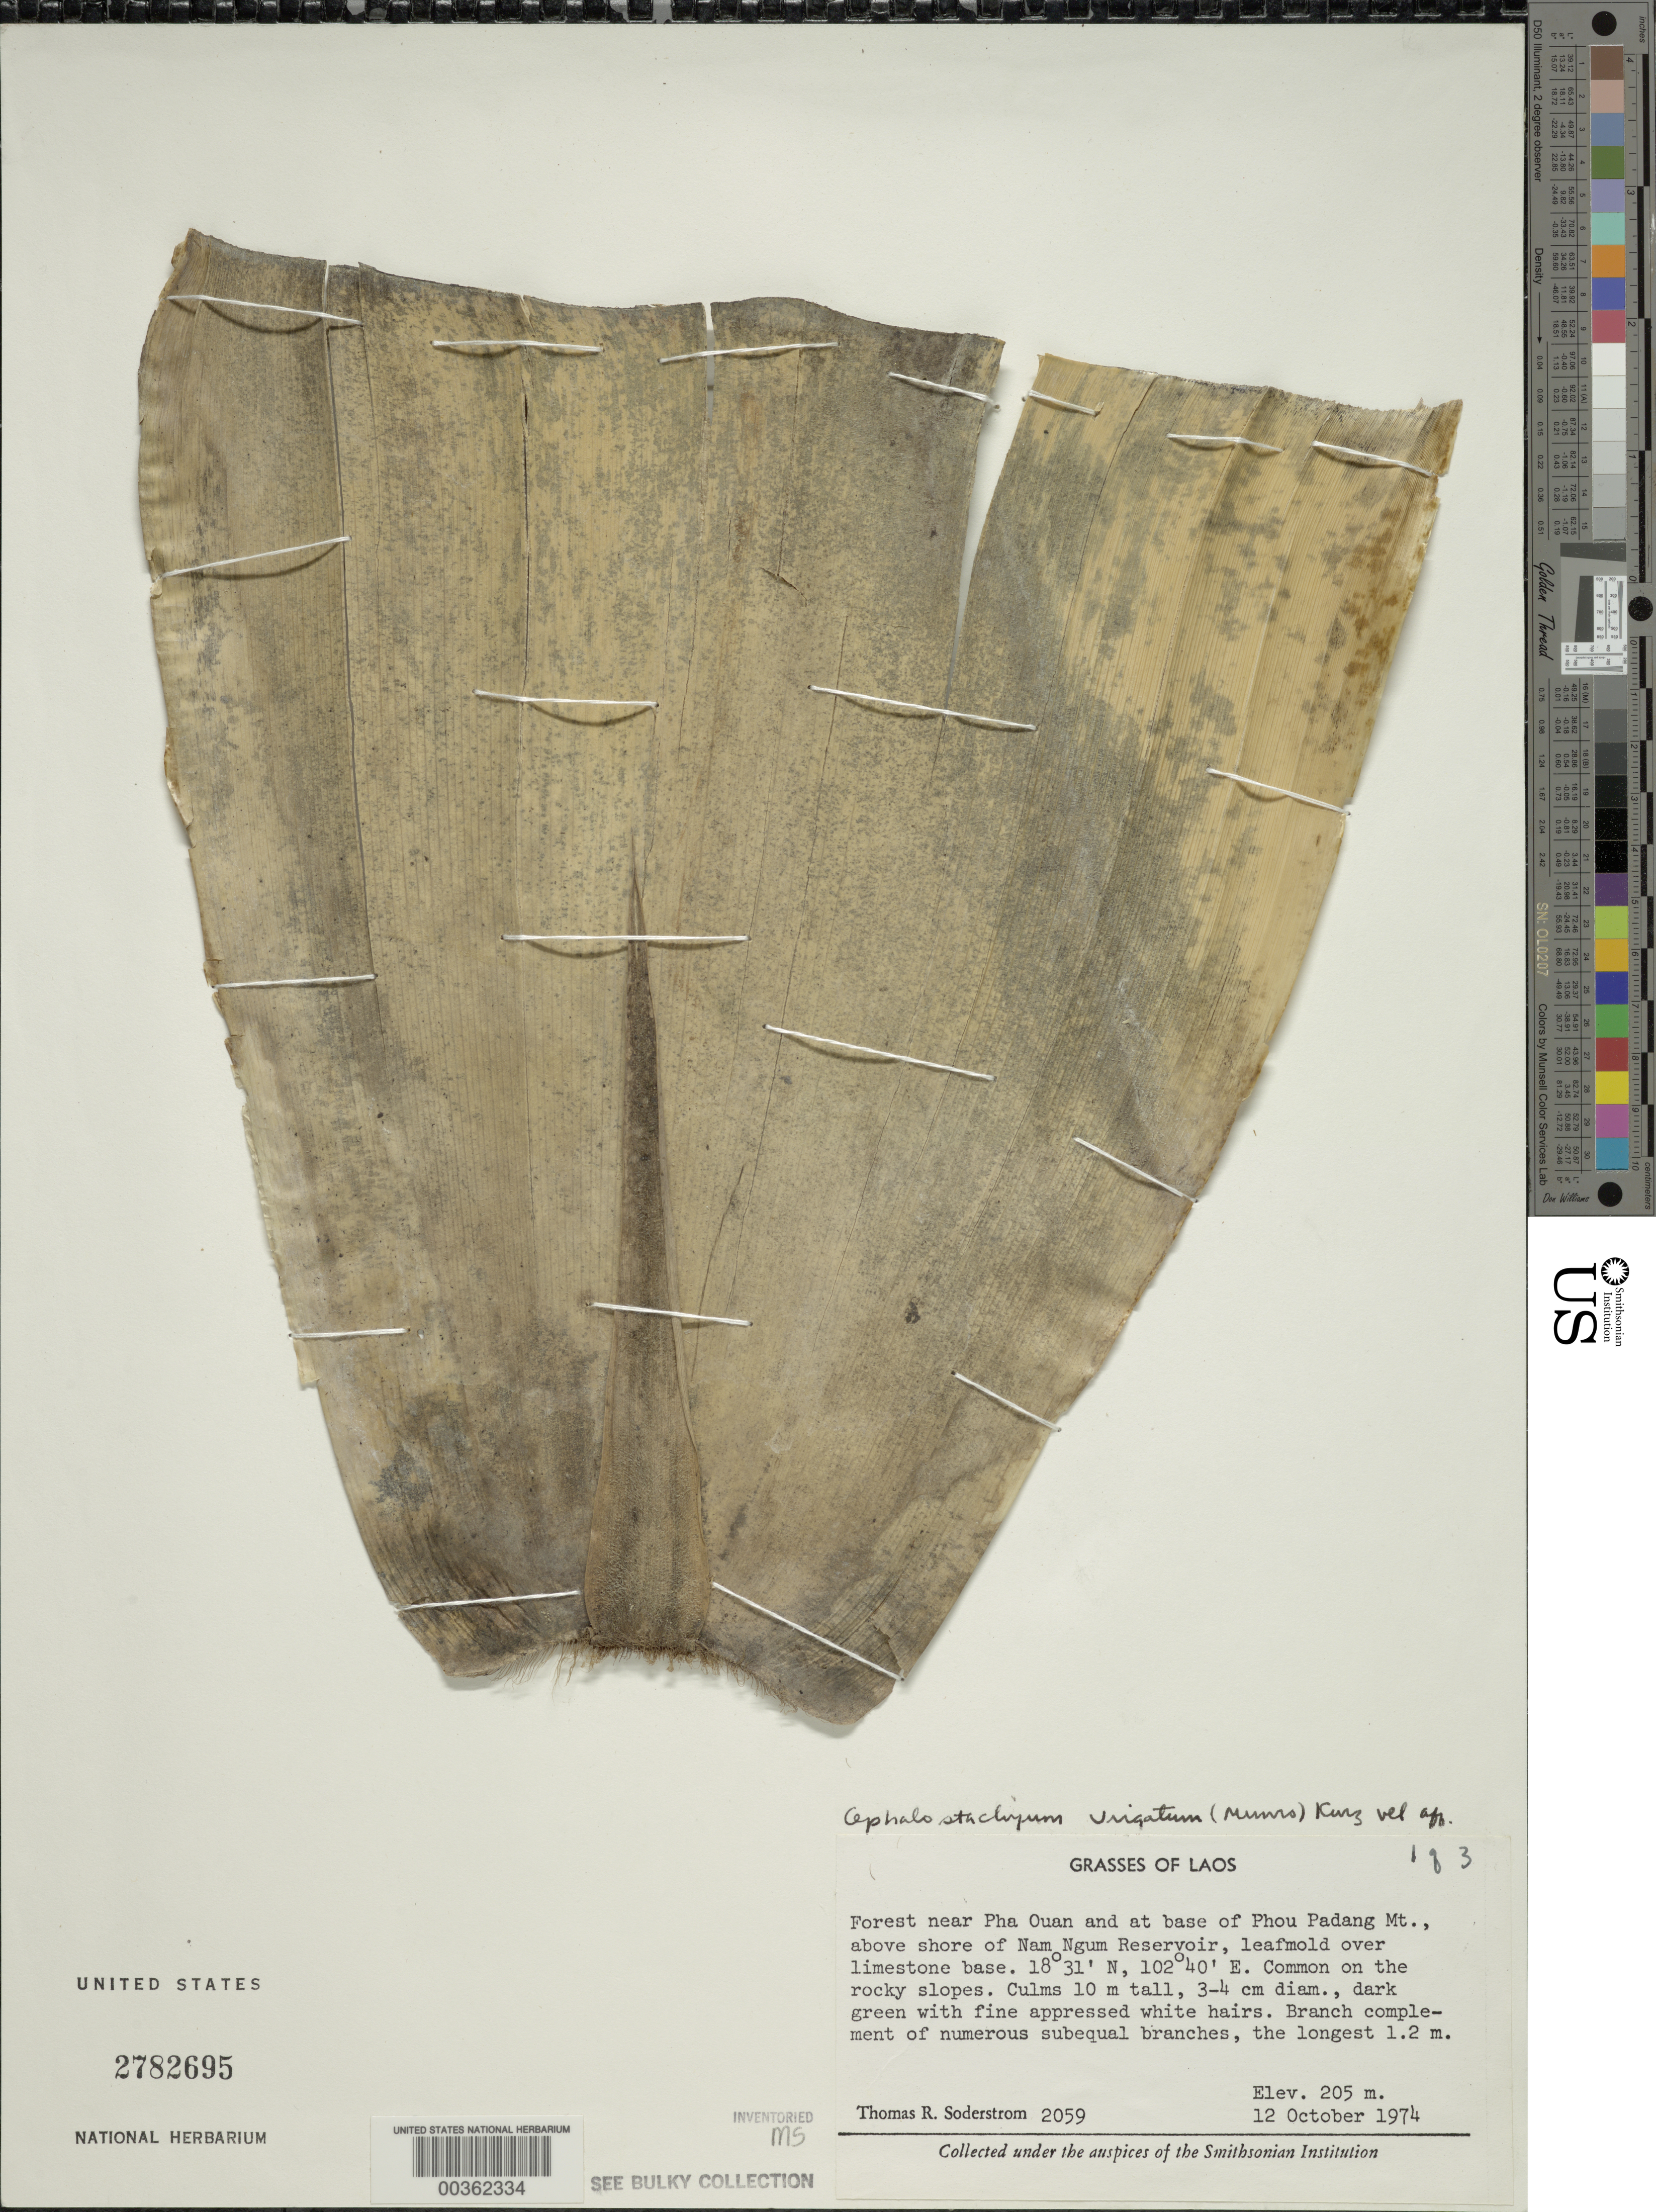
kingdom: Plantae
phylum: Tracheophyta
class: Liliopsida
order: Poales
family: Poaceae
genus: Cephalostachyum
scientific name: Cephalostachyum virgatum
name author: (Munro) Kurz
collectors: T. R. Soderstrom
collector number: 2059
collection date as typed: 12 Oct 1974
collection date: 1974-10-12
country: Laos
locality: Pha Ouan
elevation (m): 205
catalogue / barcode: US 2782695